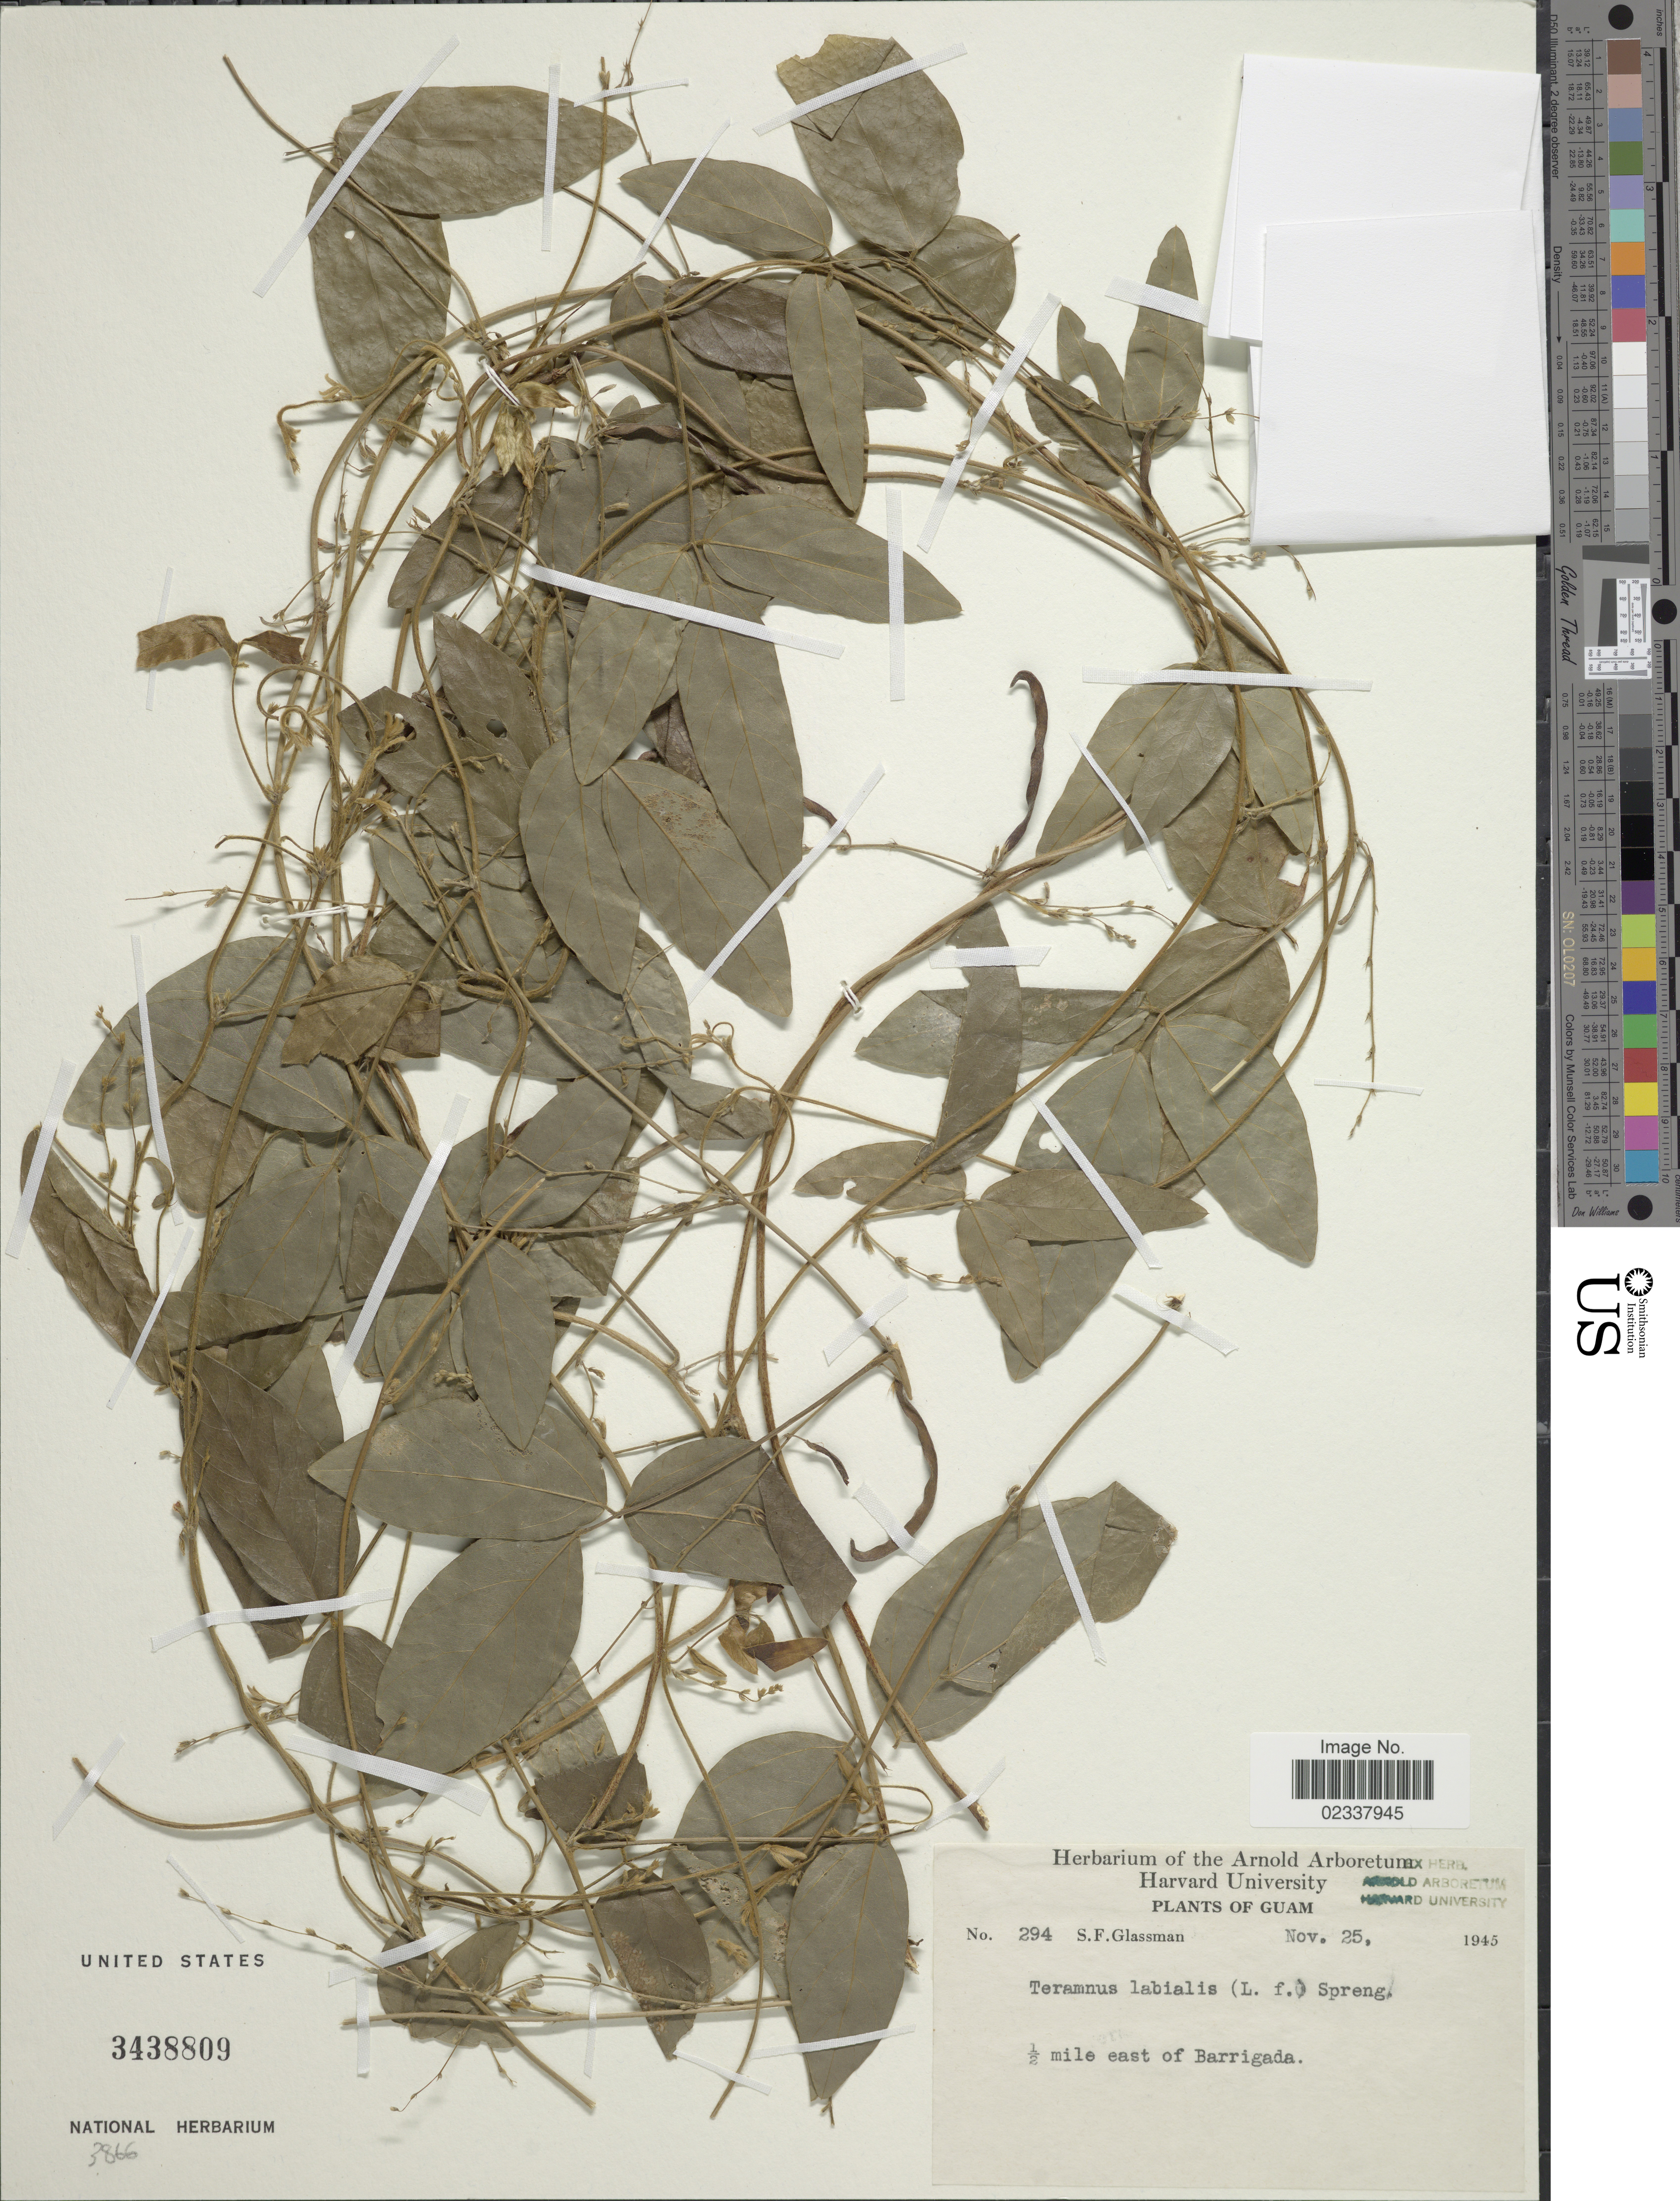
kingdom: Plantae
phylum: Tracheophyta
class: Magnoliopsida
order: Fabales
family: Fabaceae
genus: Teramnus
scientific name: Teramnus labialis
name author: (L. f.) Spreng.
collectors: S. F. Glassman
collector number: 294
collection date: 1945-11-25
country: Guam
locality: ½ mile east of Barrigada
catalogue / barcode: US 3438809